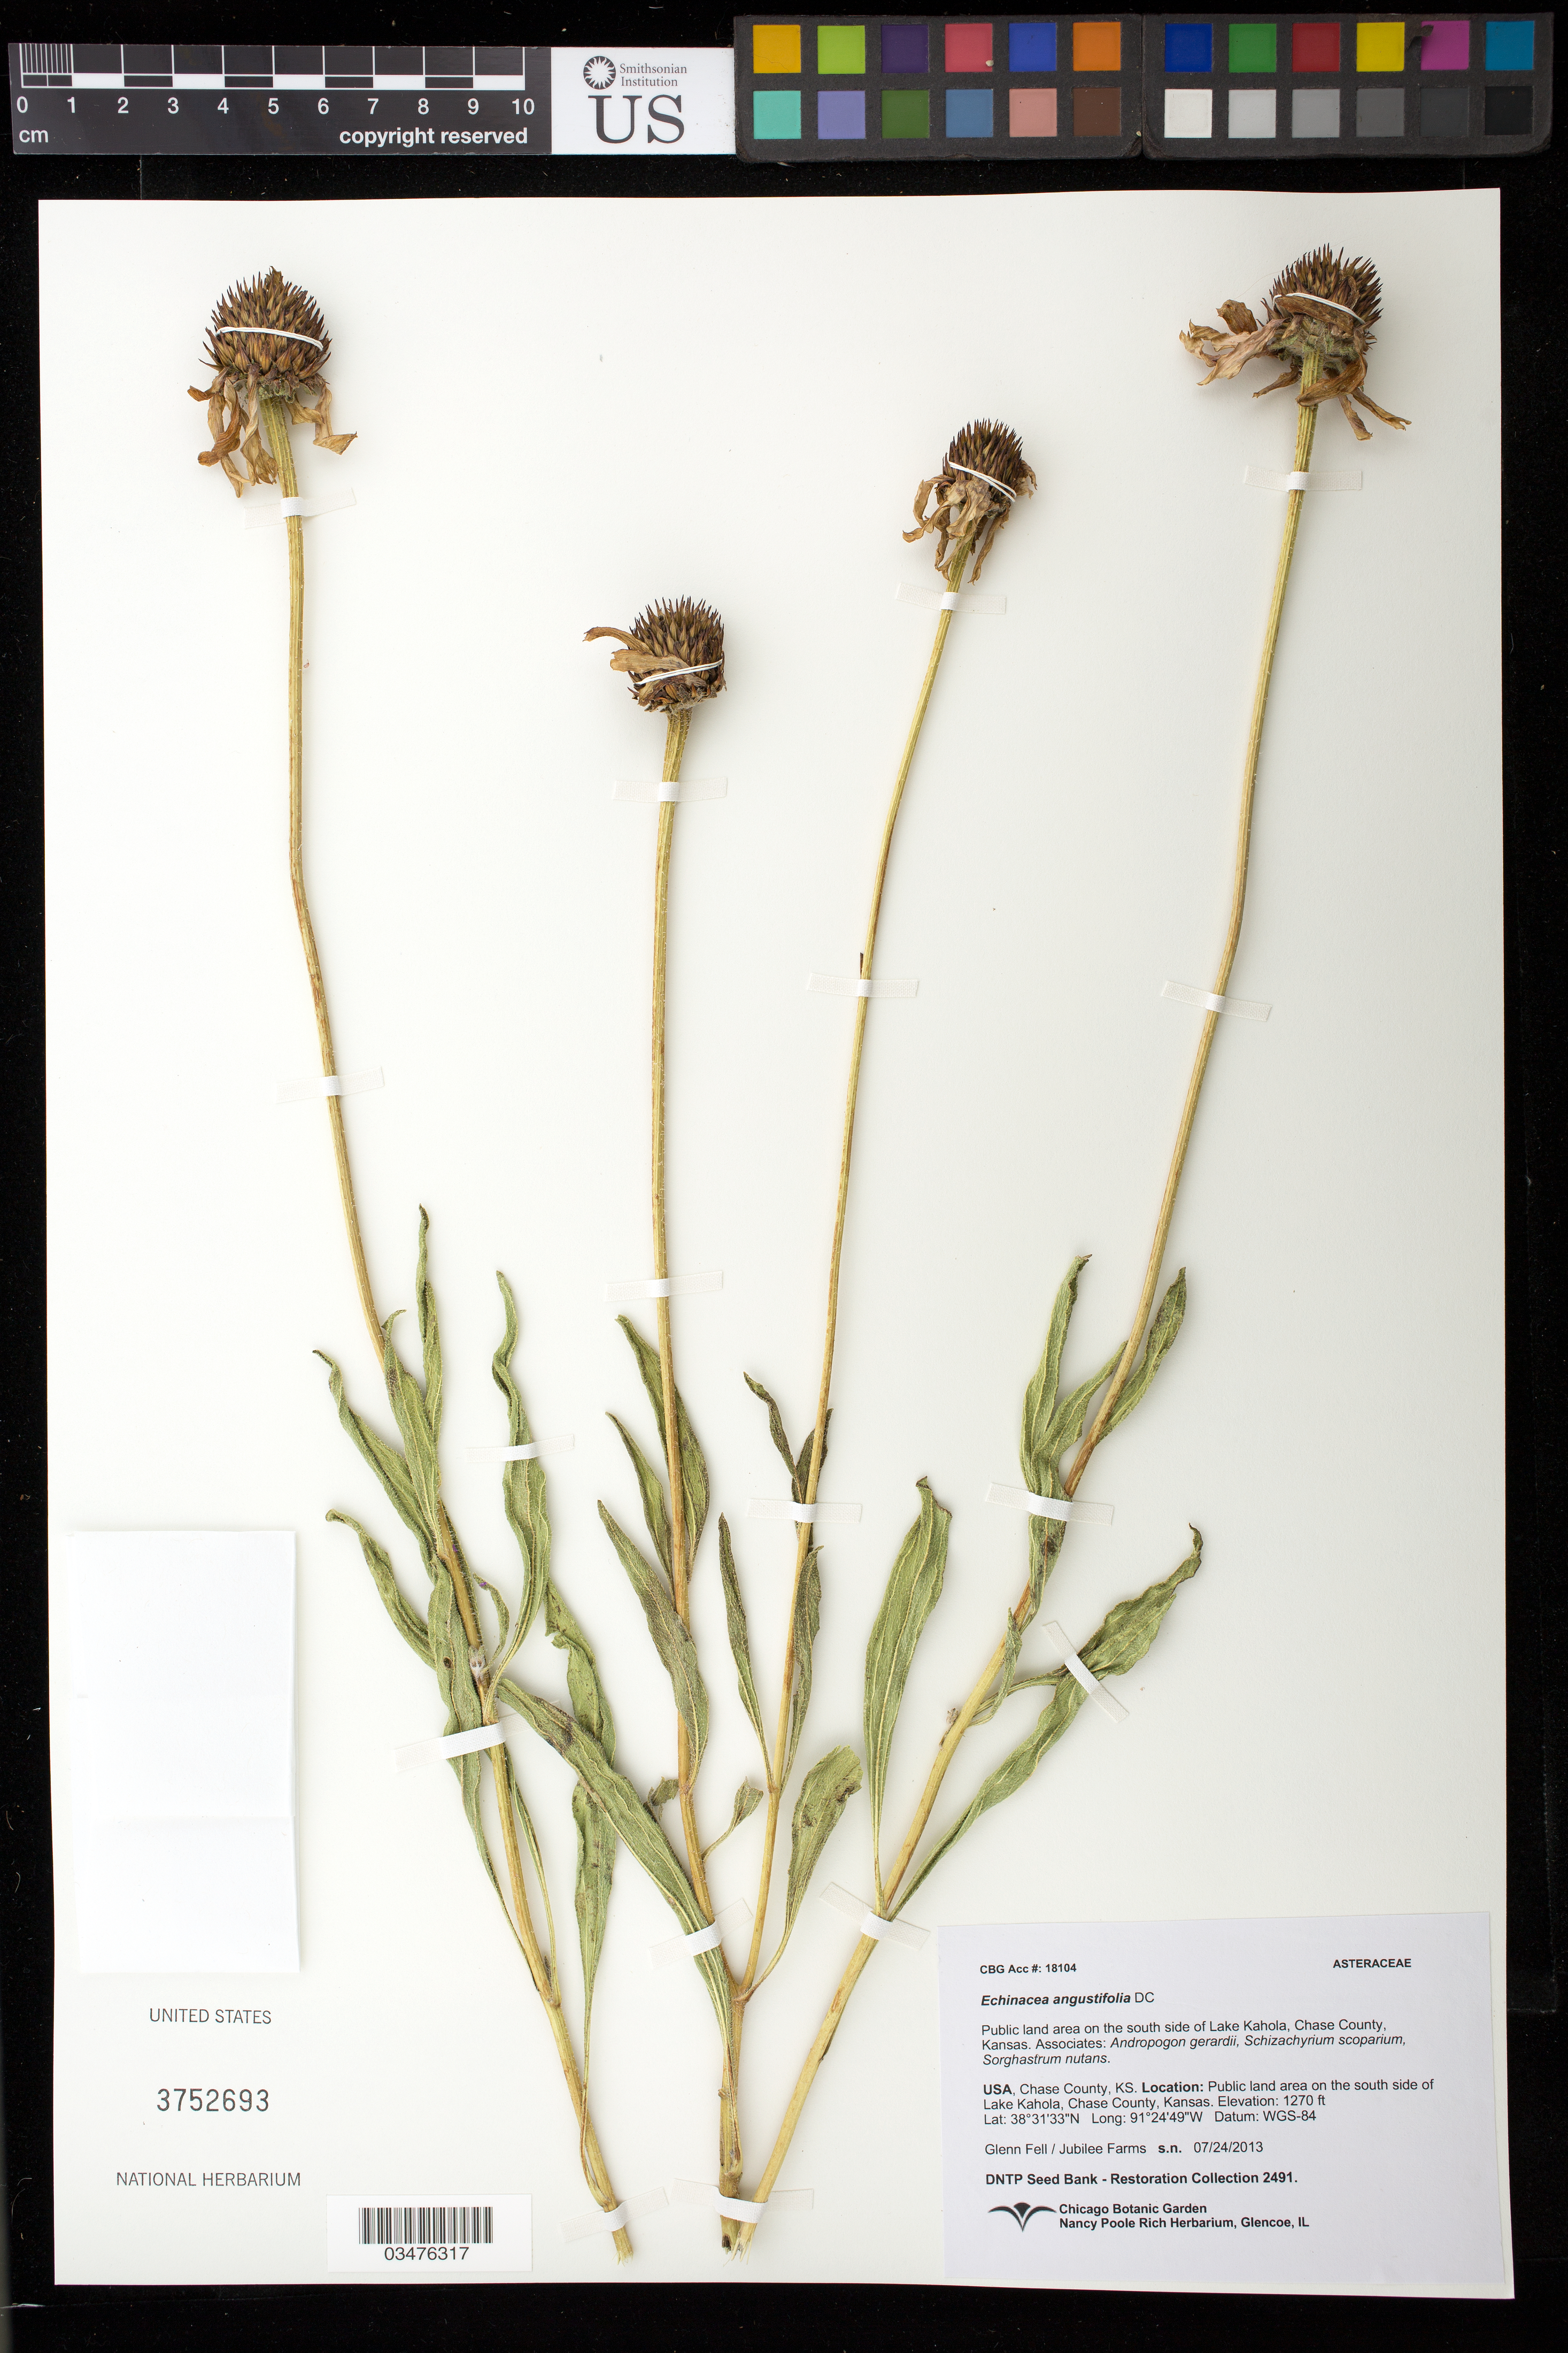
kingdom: Plantae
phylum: Tracheophyta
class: Magnoliopsida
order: Asterales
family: Asteraceae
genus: Echinacea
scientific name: Echinacea angustifolia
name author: DC.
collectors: G. Fell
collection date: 2013-07-24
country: United States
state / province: Kansas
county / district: Chase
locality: Public land on the south side of Lake Kahola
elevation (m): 387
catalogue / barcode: US 3752693